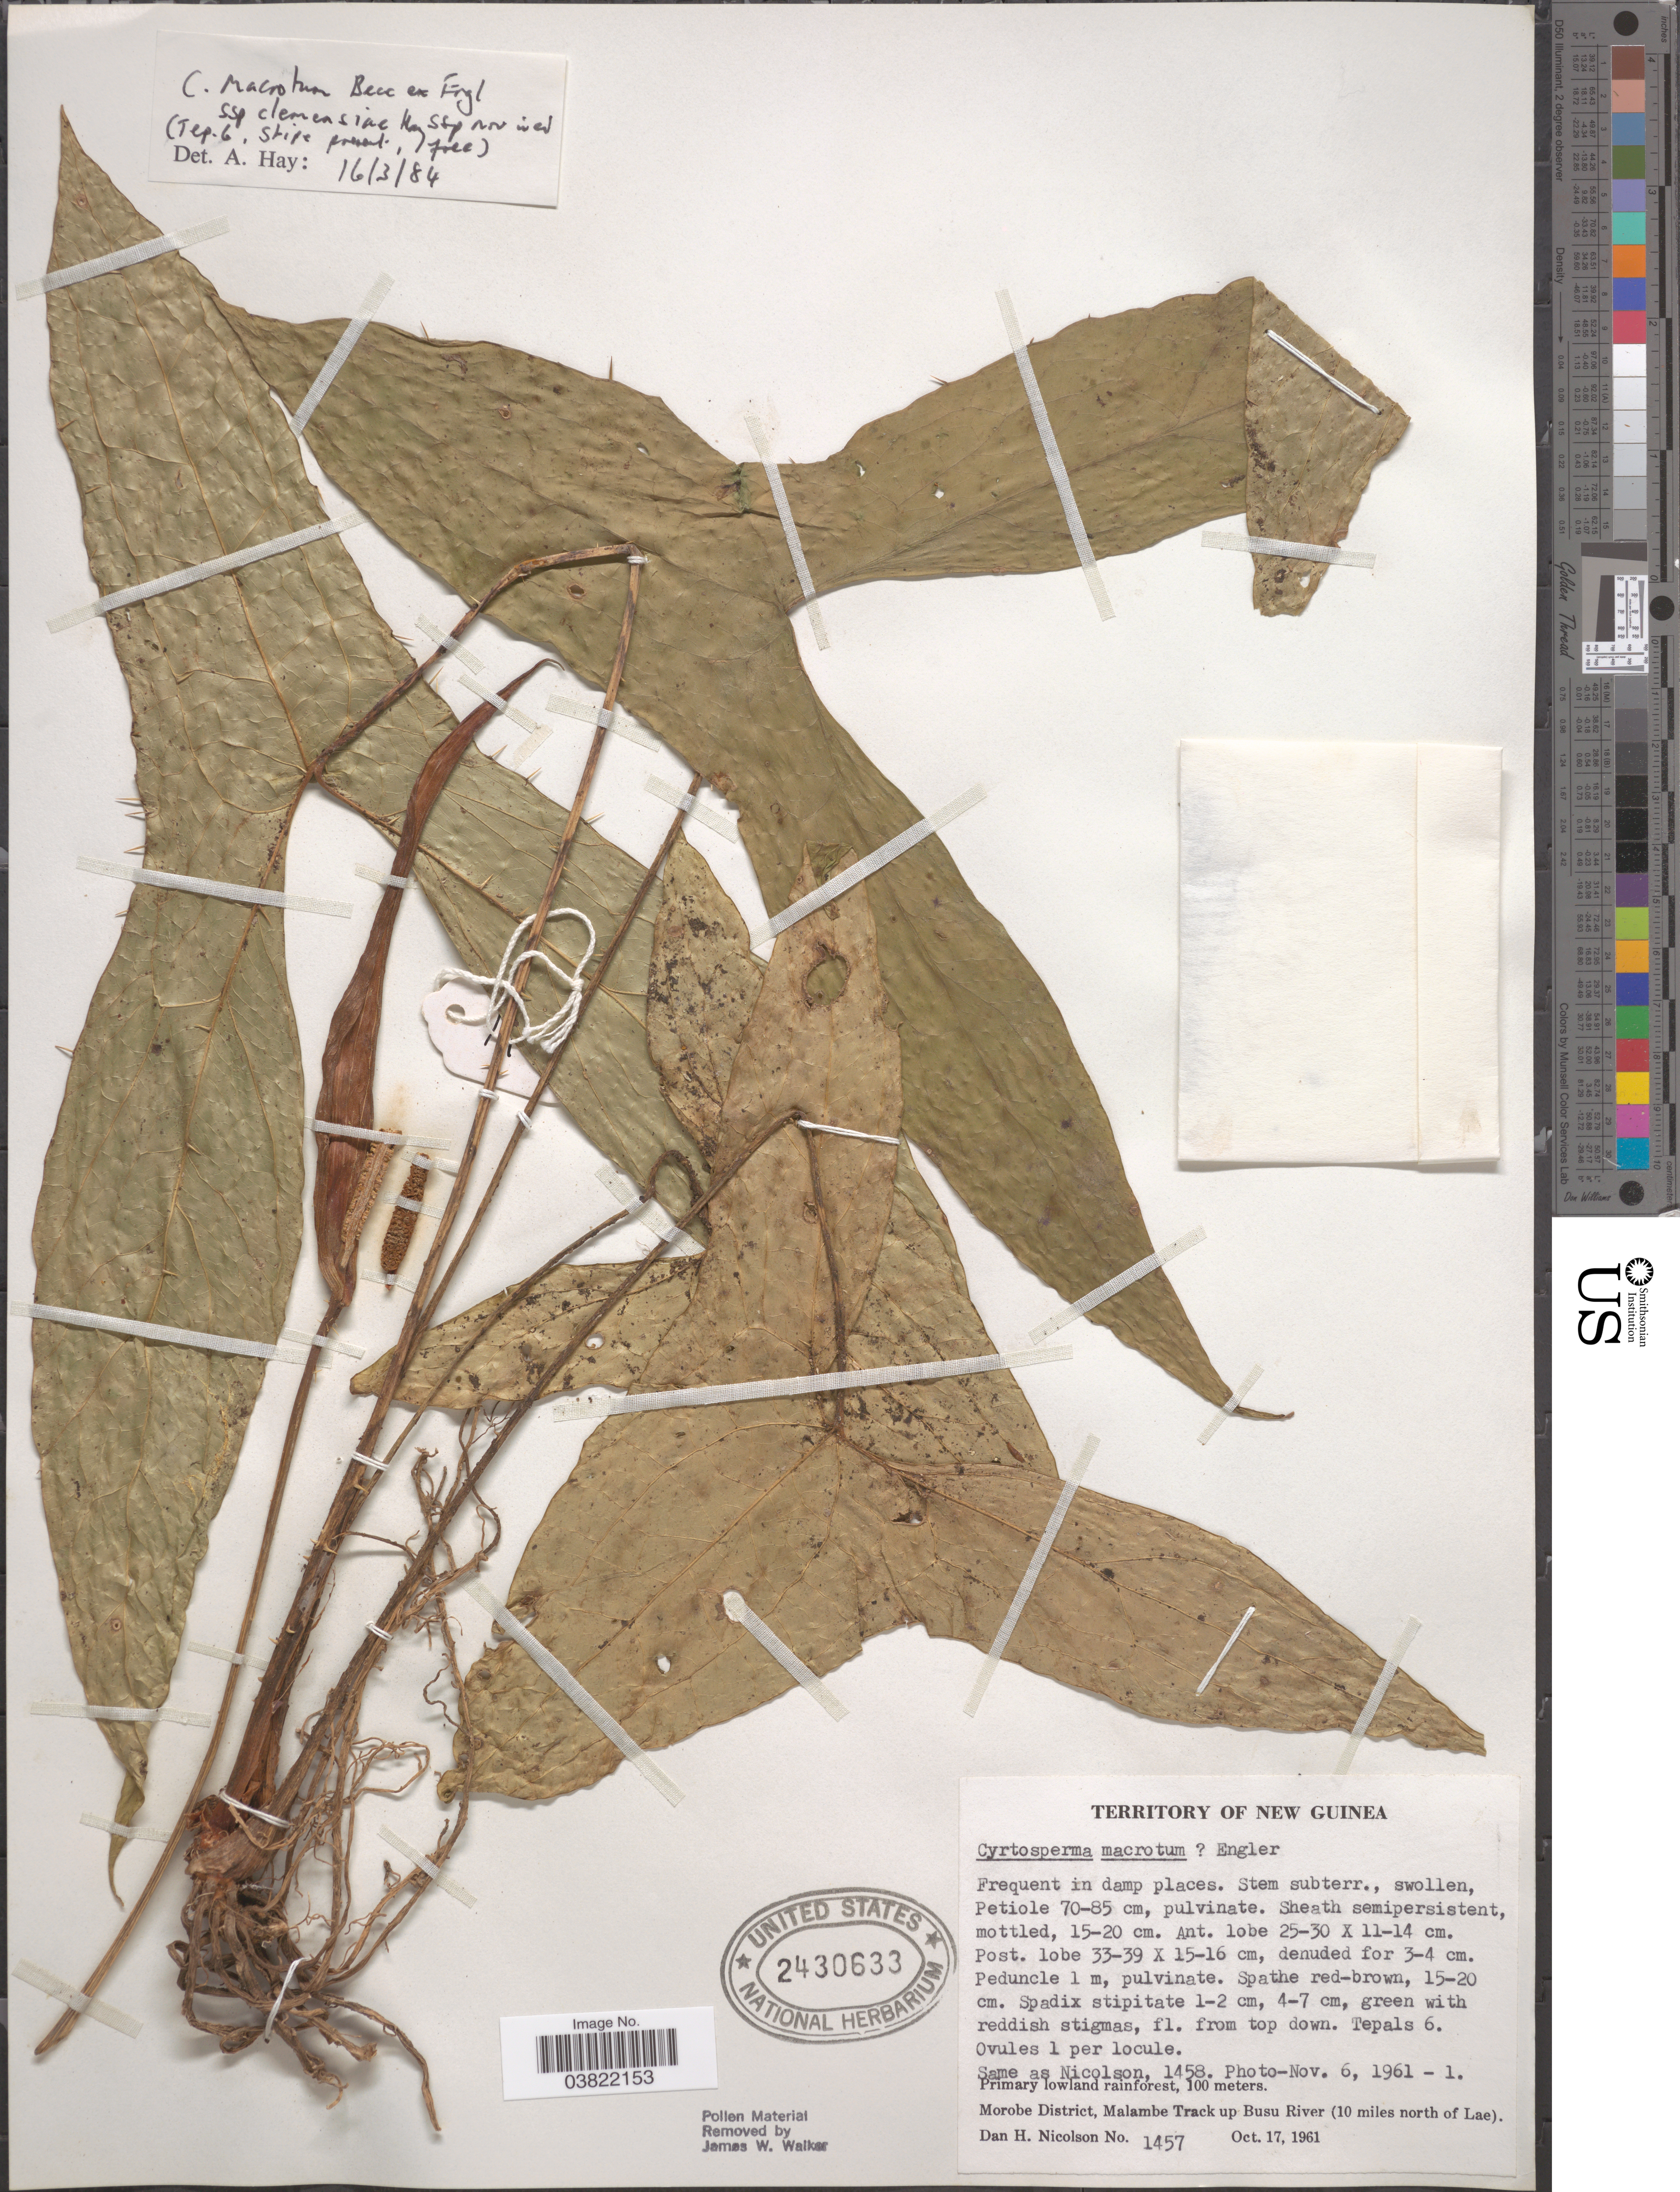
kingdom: Plantae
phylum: Tracheophyta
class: Liliopsida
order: Alismatales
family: Araceae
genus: Cyrtosperma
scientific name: Cyrtosperma macrotum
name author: Becc. ex Engl.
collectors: D. H. Nicolson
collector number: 1457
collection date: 1961-10-17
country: Papua New Guinea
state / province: Morobe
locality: Territory of New Guinea. Morobe District, Malambe Track up Busu River (10 miles north of Lae).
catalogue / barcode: US 2430633